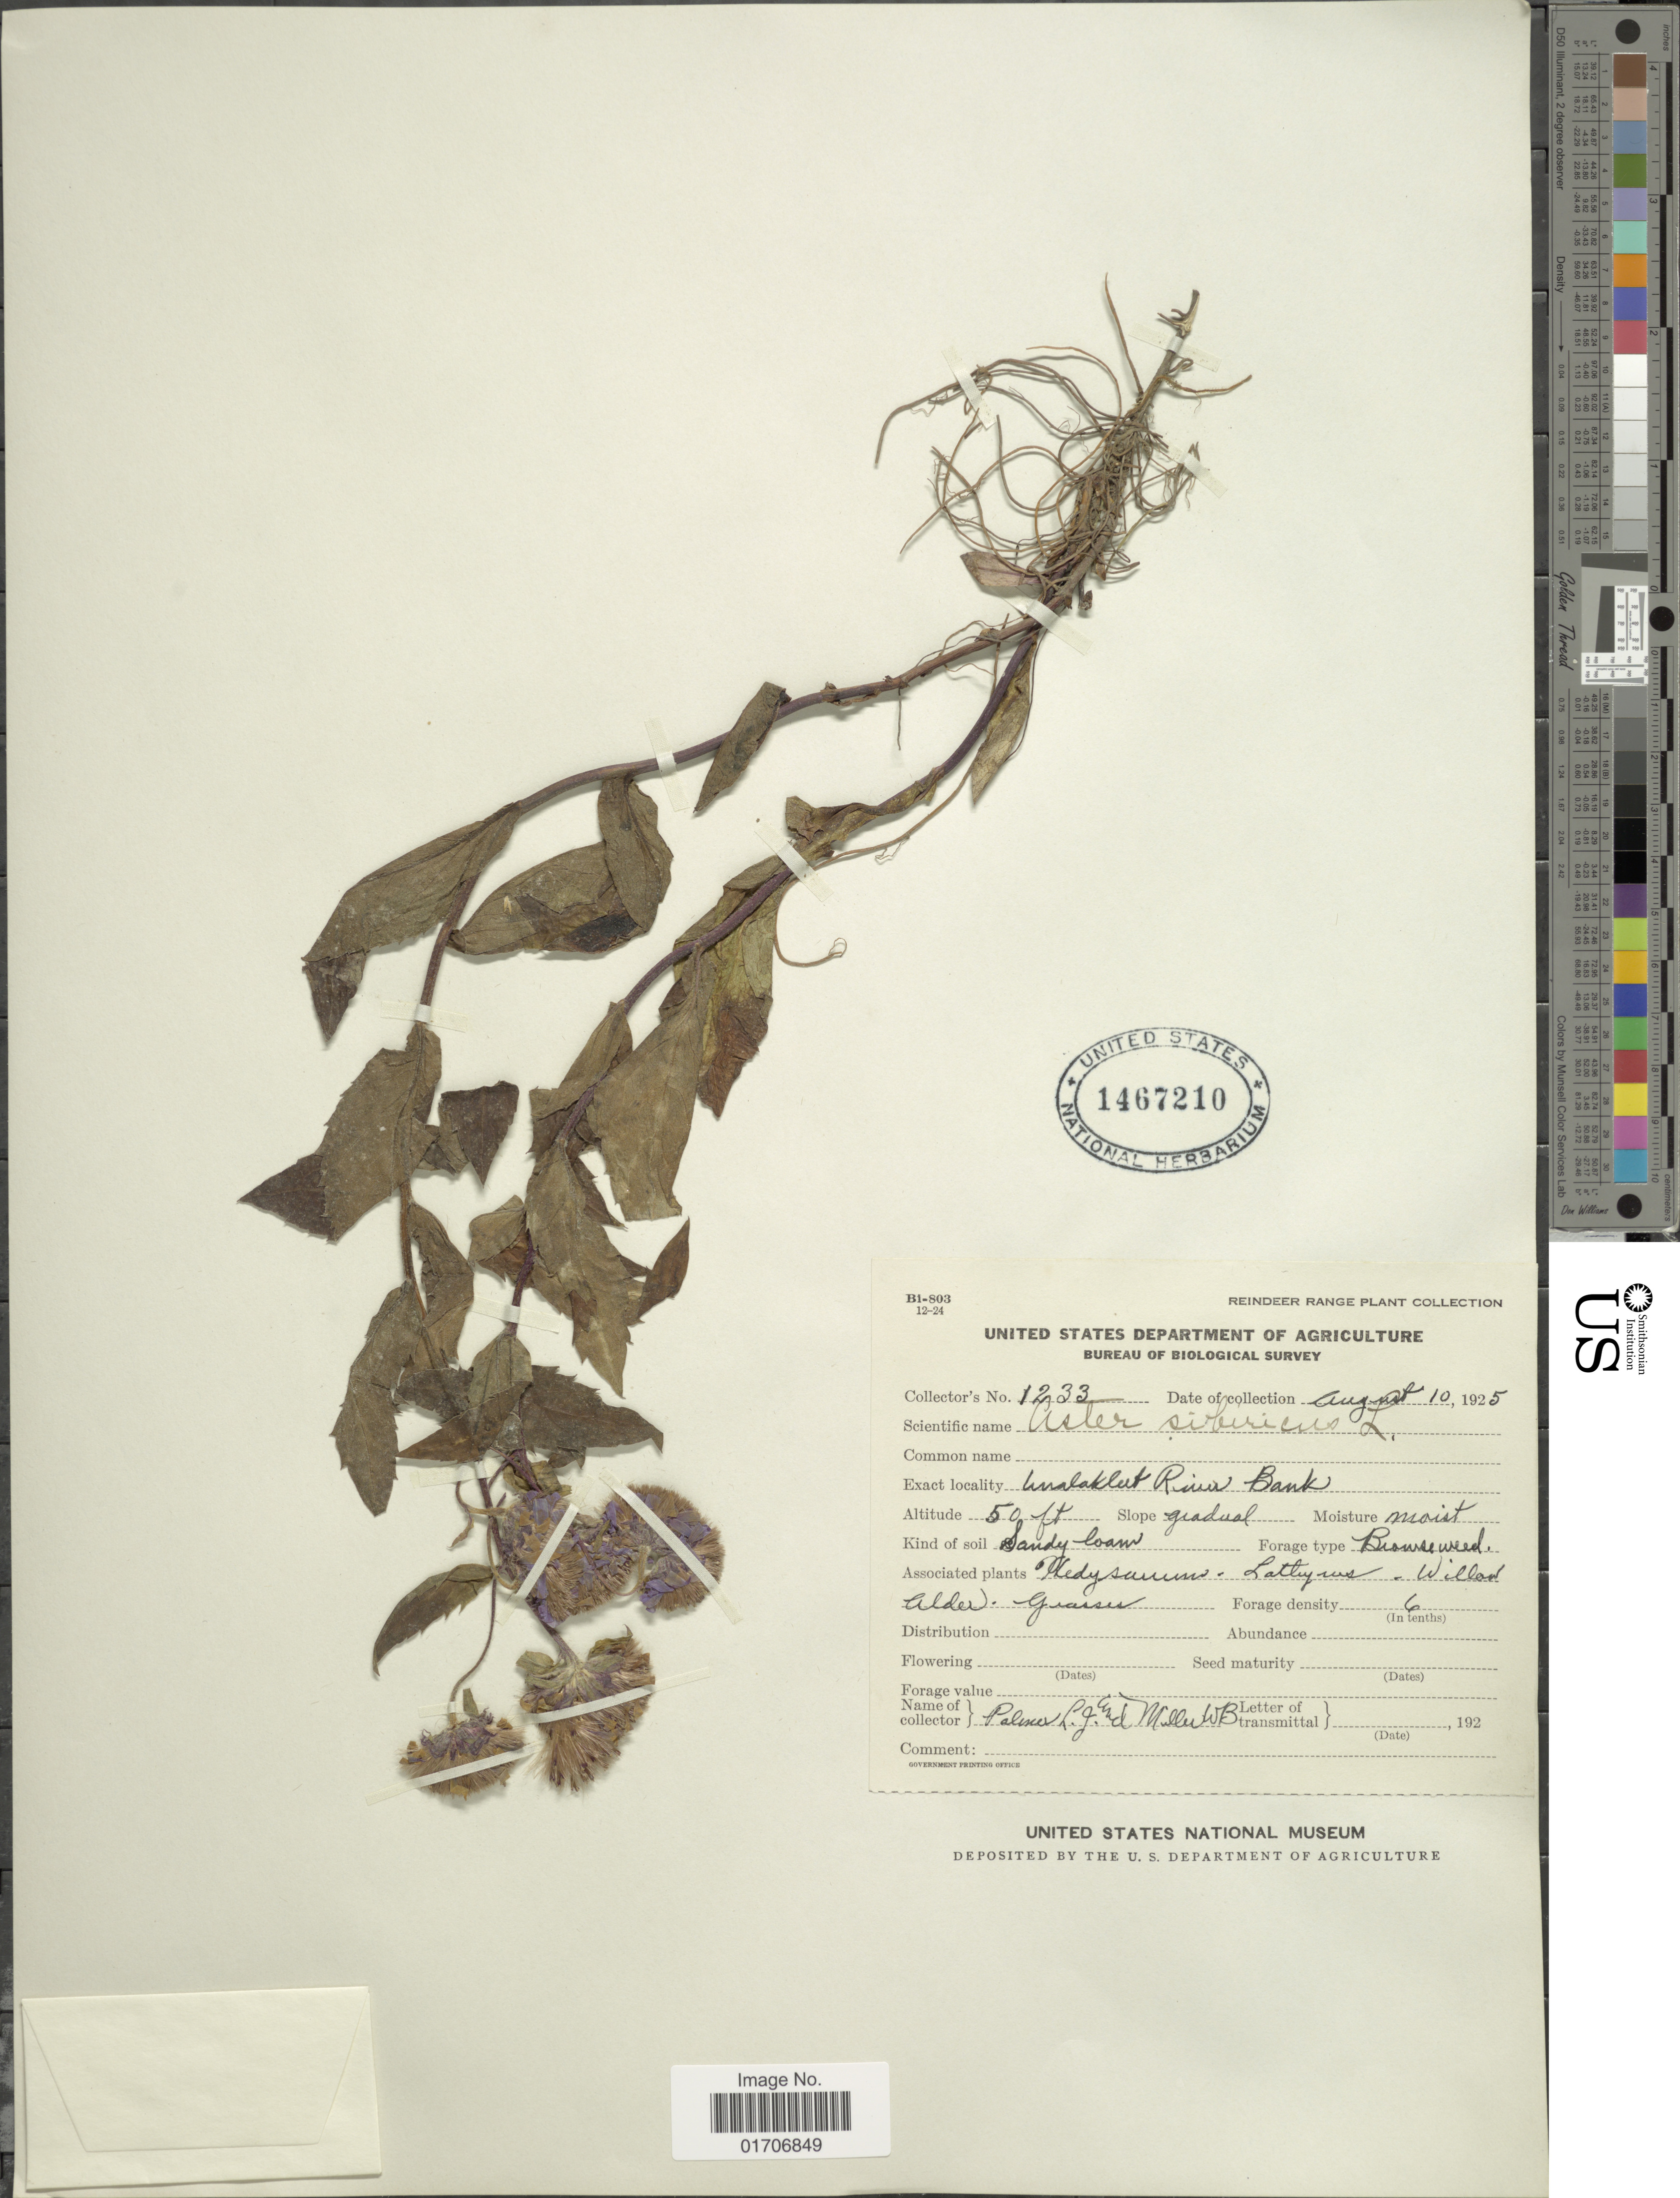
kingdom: Plantae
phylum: Tracheophyta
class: Magnoliopsida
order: Asterales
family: Asteraceae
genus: Eurybia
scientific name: Eurybia sibirica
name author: (L.) G.L. Nesom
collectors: L. J. Palmer & W. Miller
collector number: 1233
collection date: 1925-08-10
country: United States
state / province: Alaska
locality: Unalakleet River bank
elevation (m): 15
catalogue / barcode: US 1467210